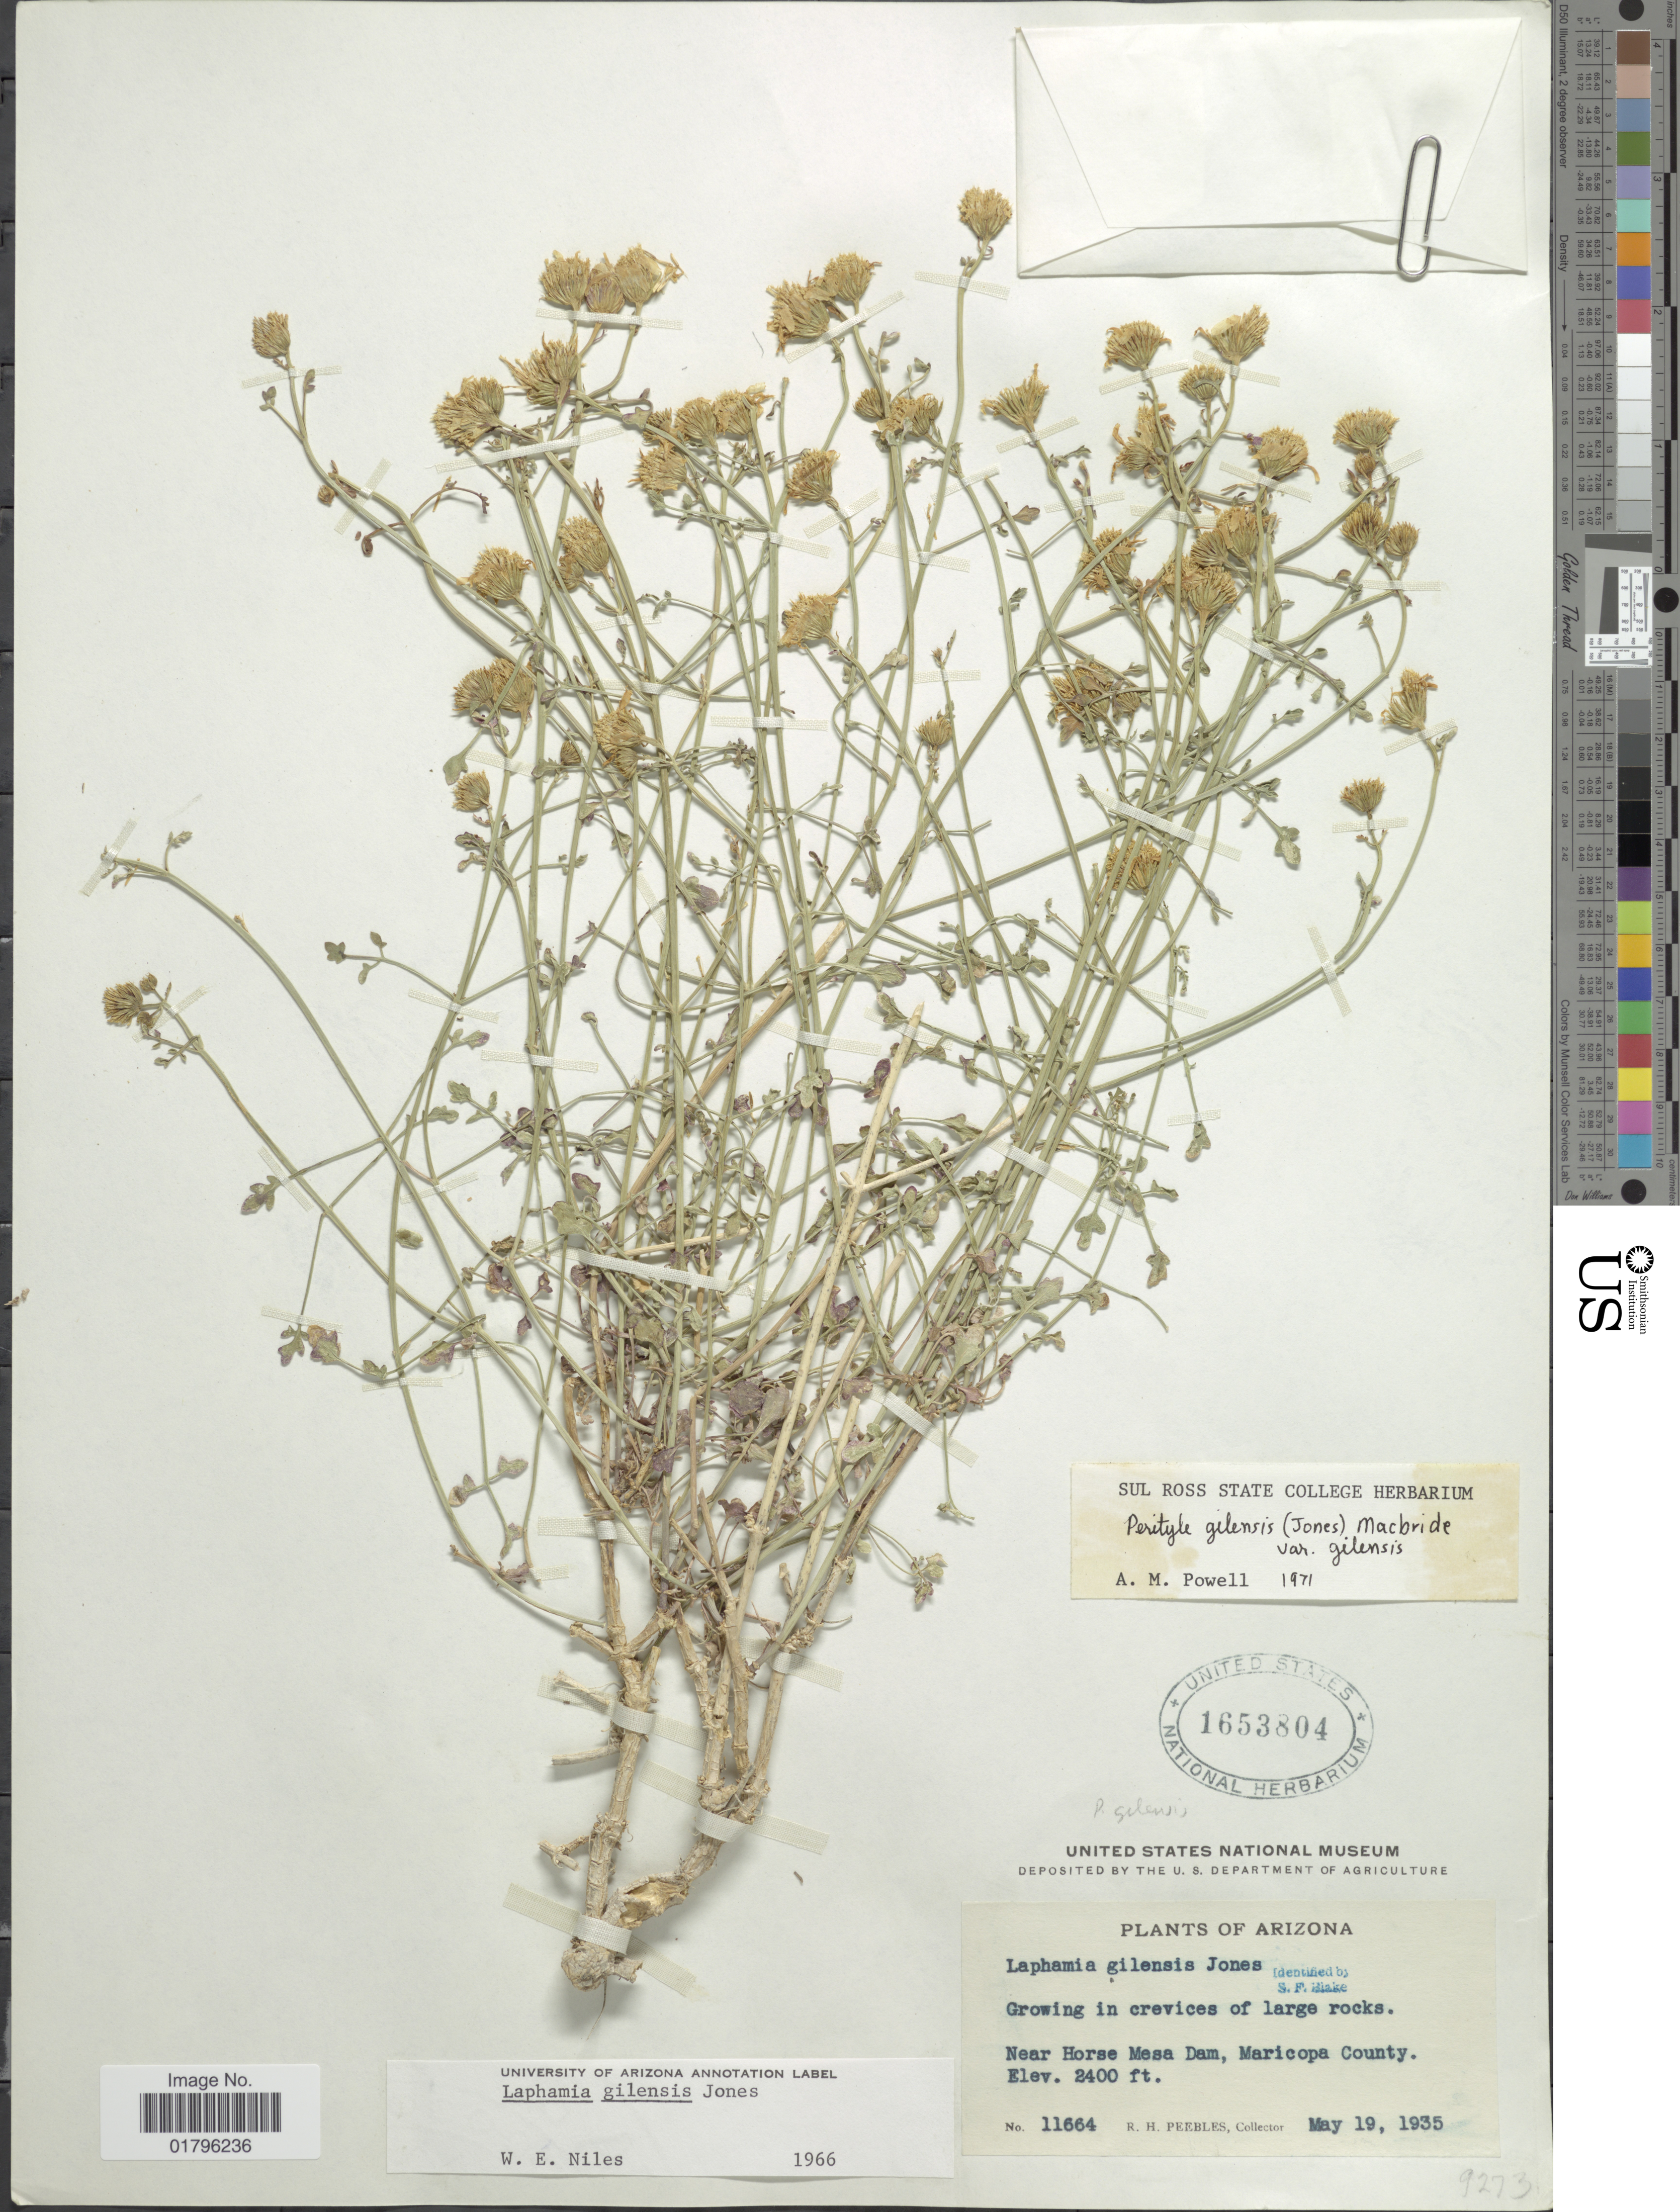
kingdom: Plantae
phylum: Tracheophyta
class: Magnoliopsida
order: Asterales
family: Asteraceae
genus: Perityle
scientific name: Perityle gilensis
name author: (M.E. Jones) J.F. Macbr.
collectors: R. H. Peebles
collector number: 11664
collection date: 1935-05-19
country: United States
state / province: Arizona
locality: Near Horse Mesa Dam, Maricopa County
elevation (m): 732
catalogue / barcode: US 1653804